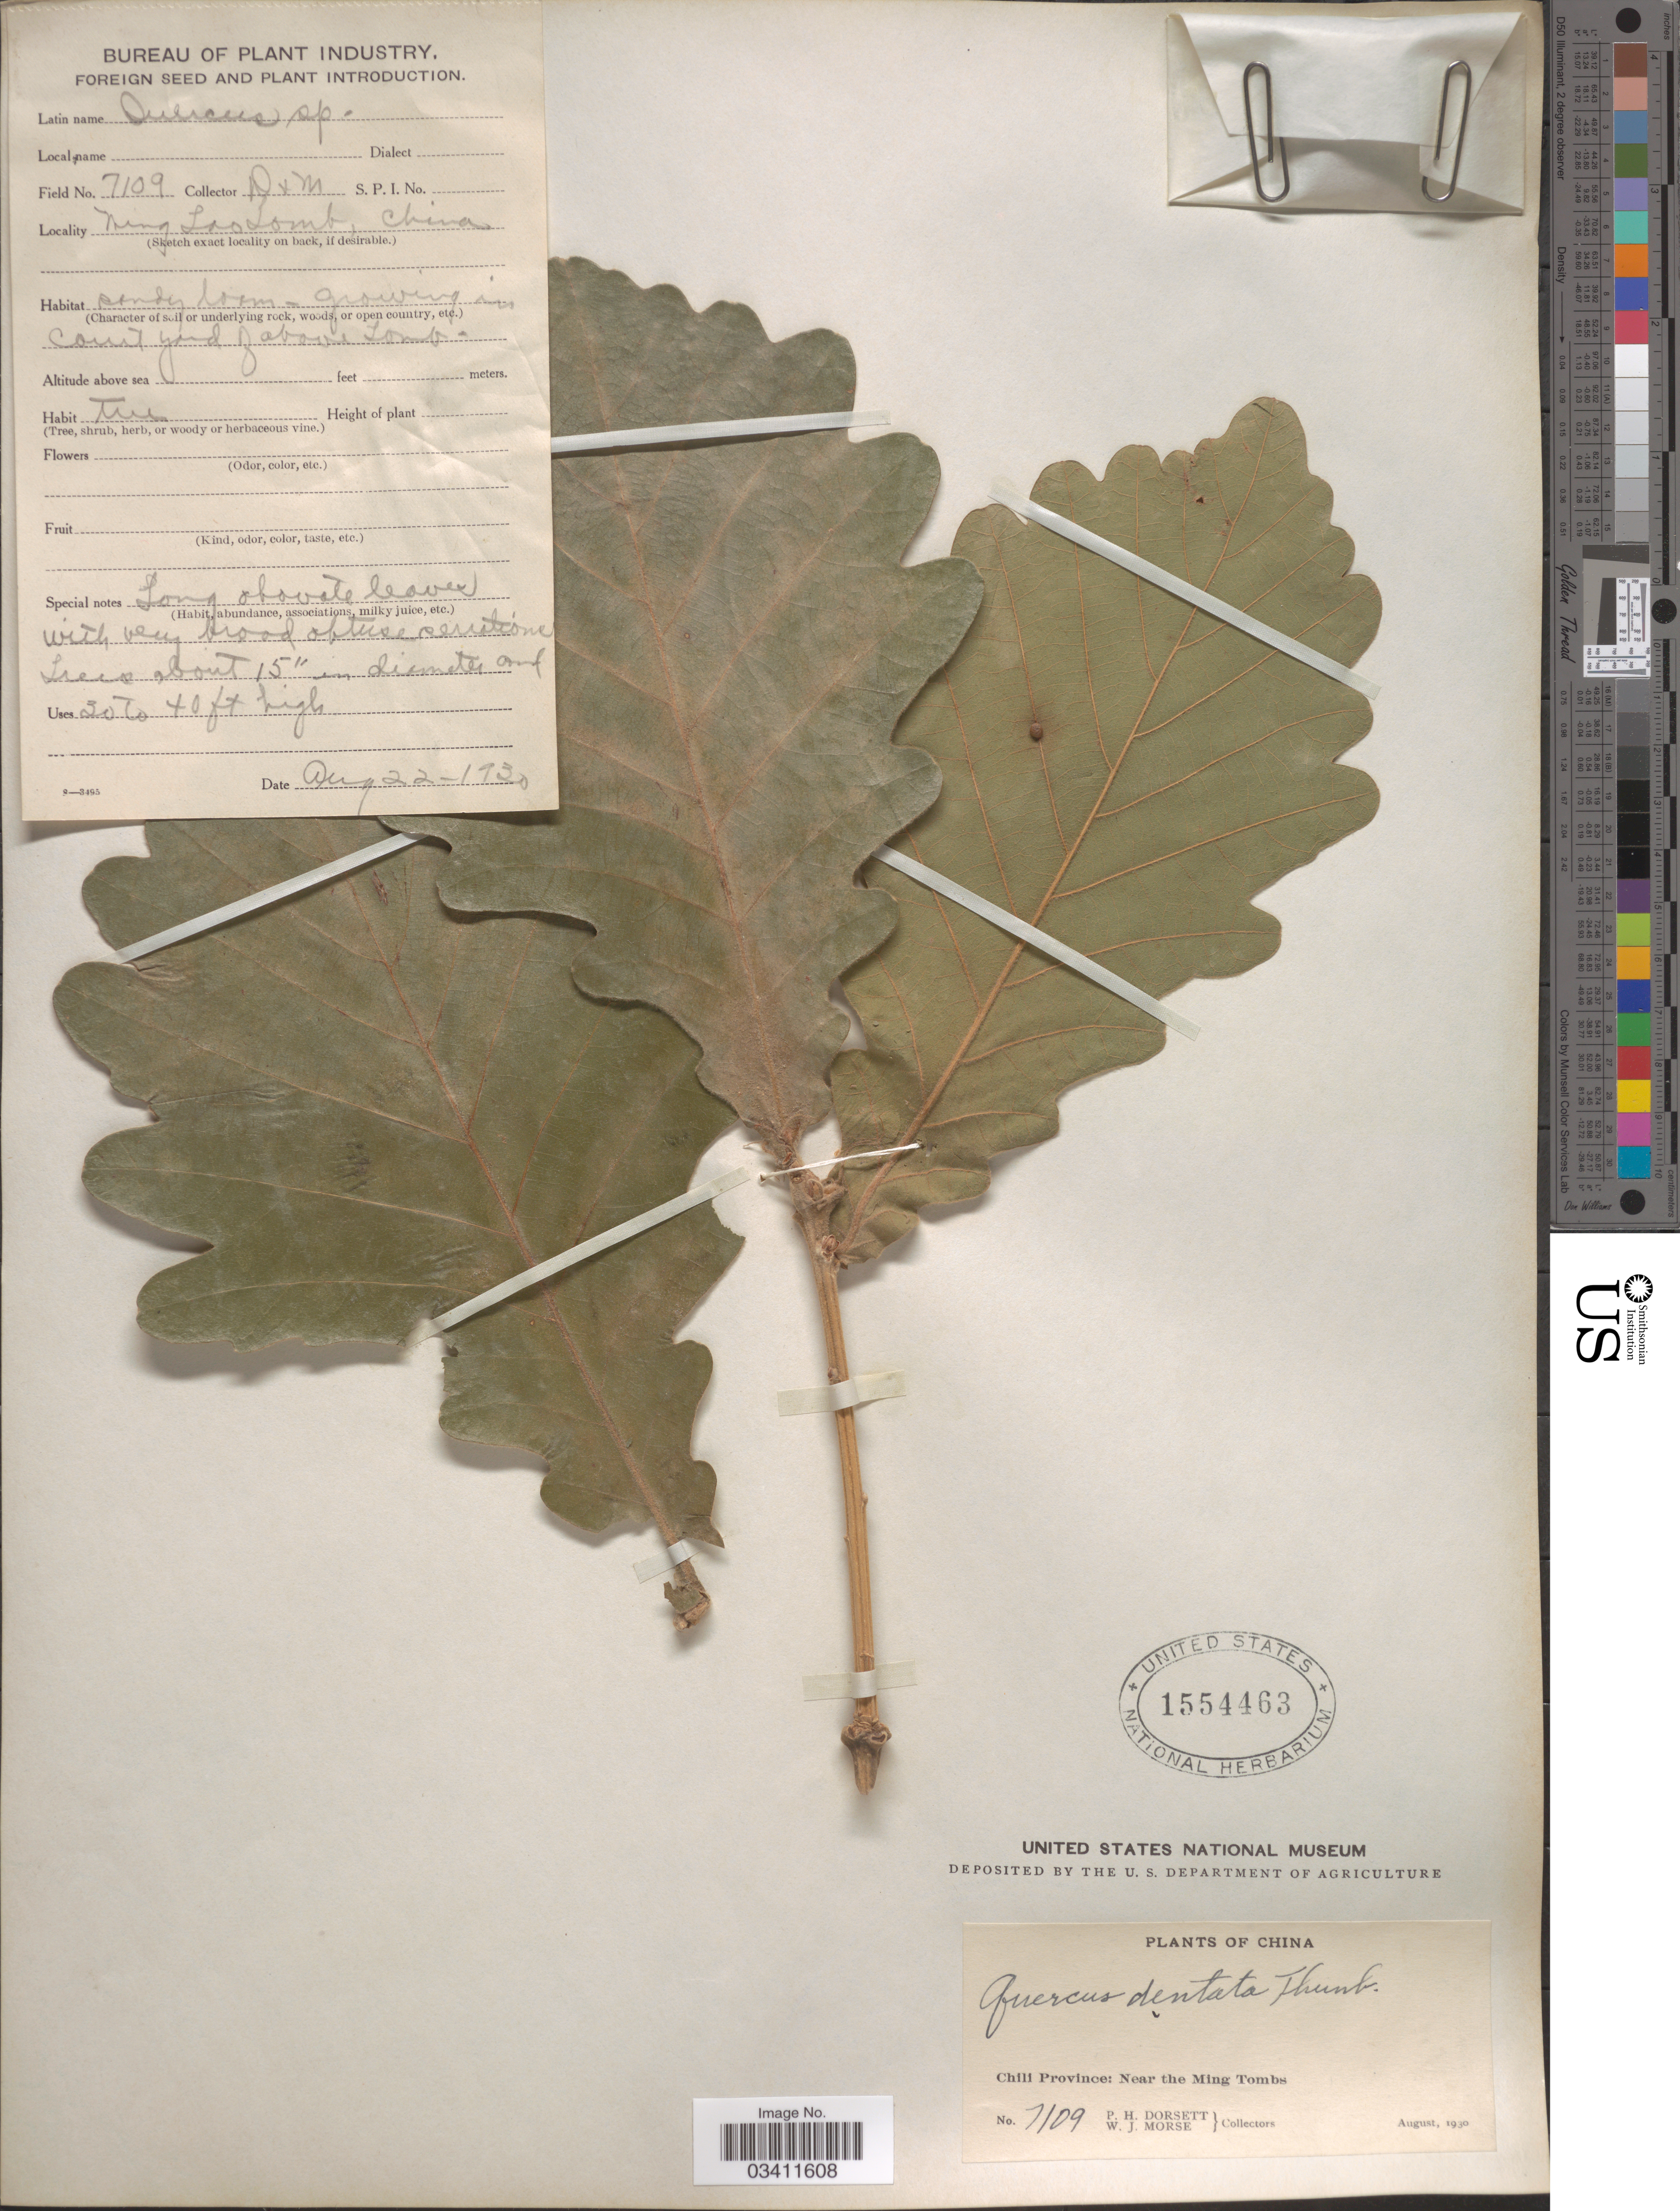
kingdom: Plantae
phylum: Tracheophyta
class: Magnoliopsida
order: Fagales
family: Fagaceae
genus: Quercus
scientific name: Quercus dentata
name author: Thunb.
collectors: P. H. Dorsett & W. J. Morse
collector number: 7109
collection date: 1930-08-22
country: China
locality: Chili Province: Near the Ming Tombs. Ming Lao Tomb. Growing in court yard of above Tomb.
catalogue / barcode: US 1554463